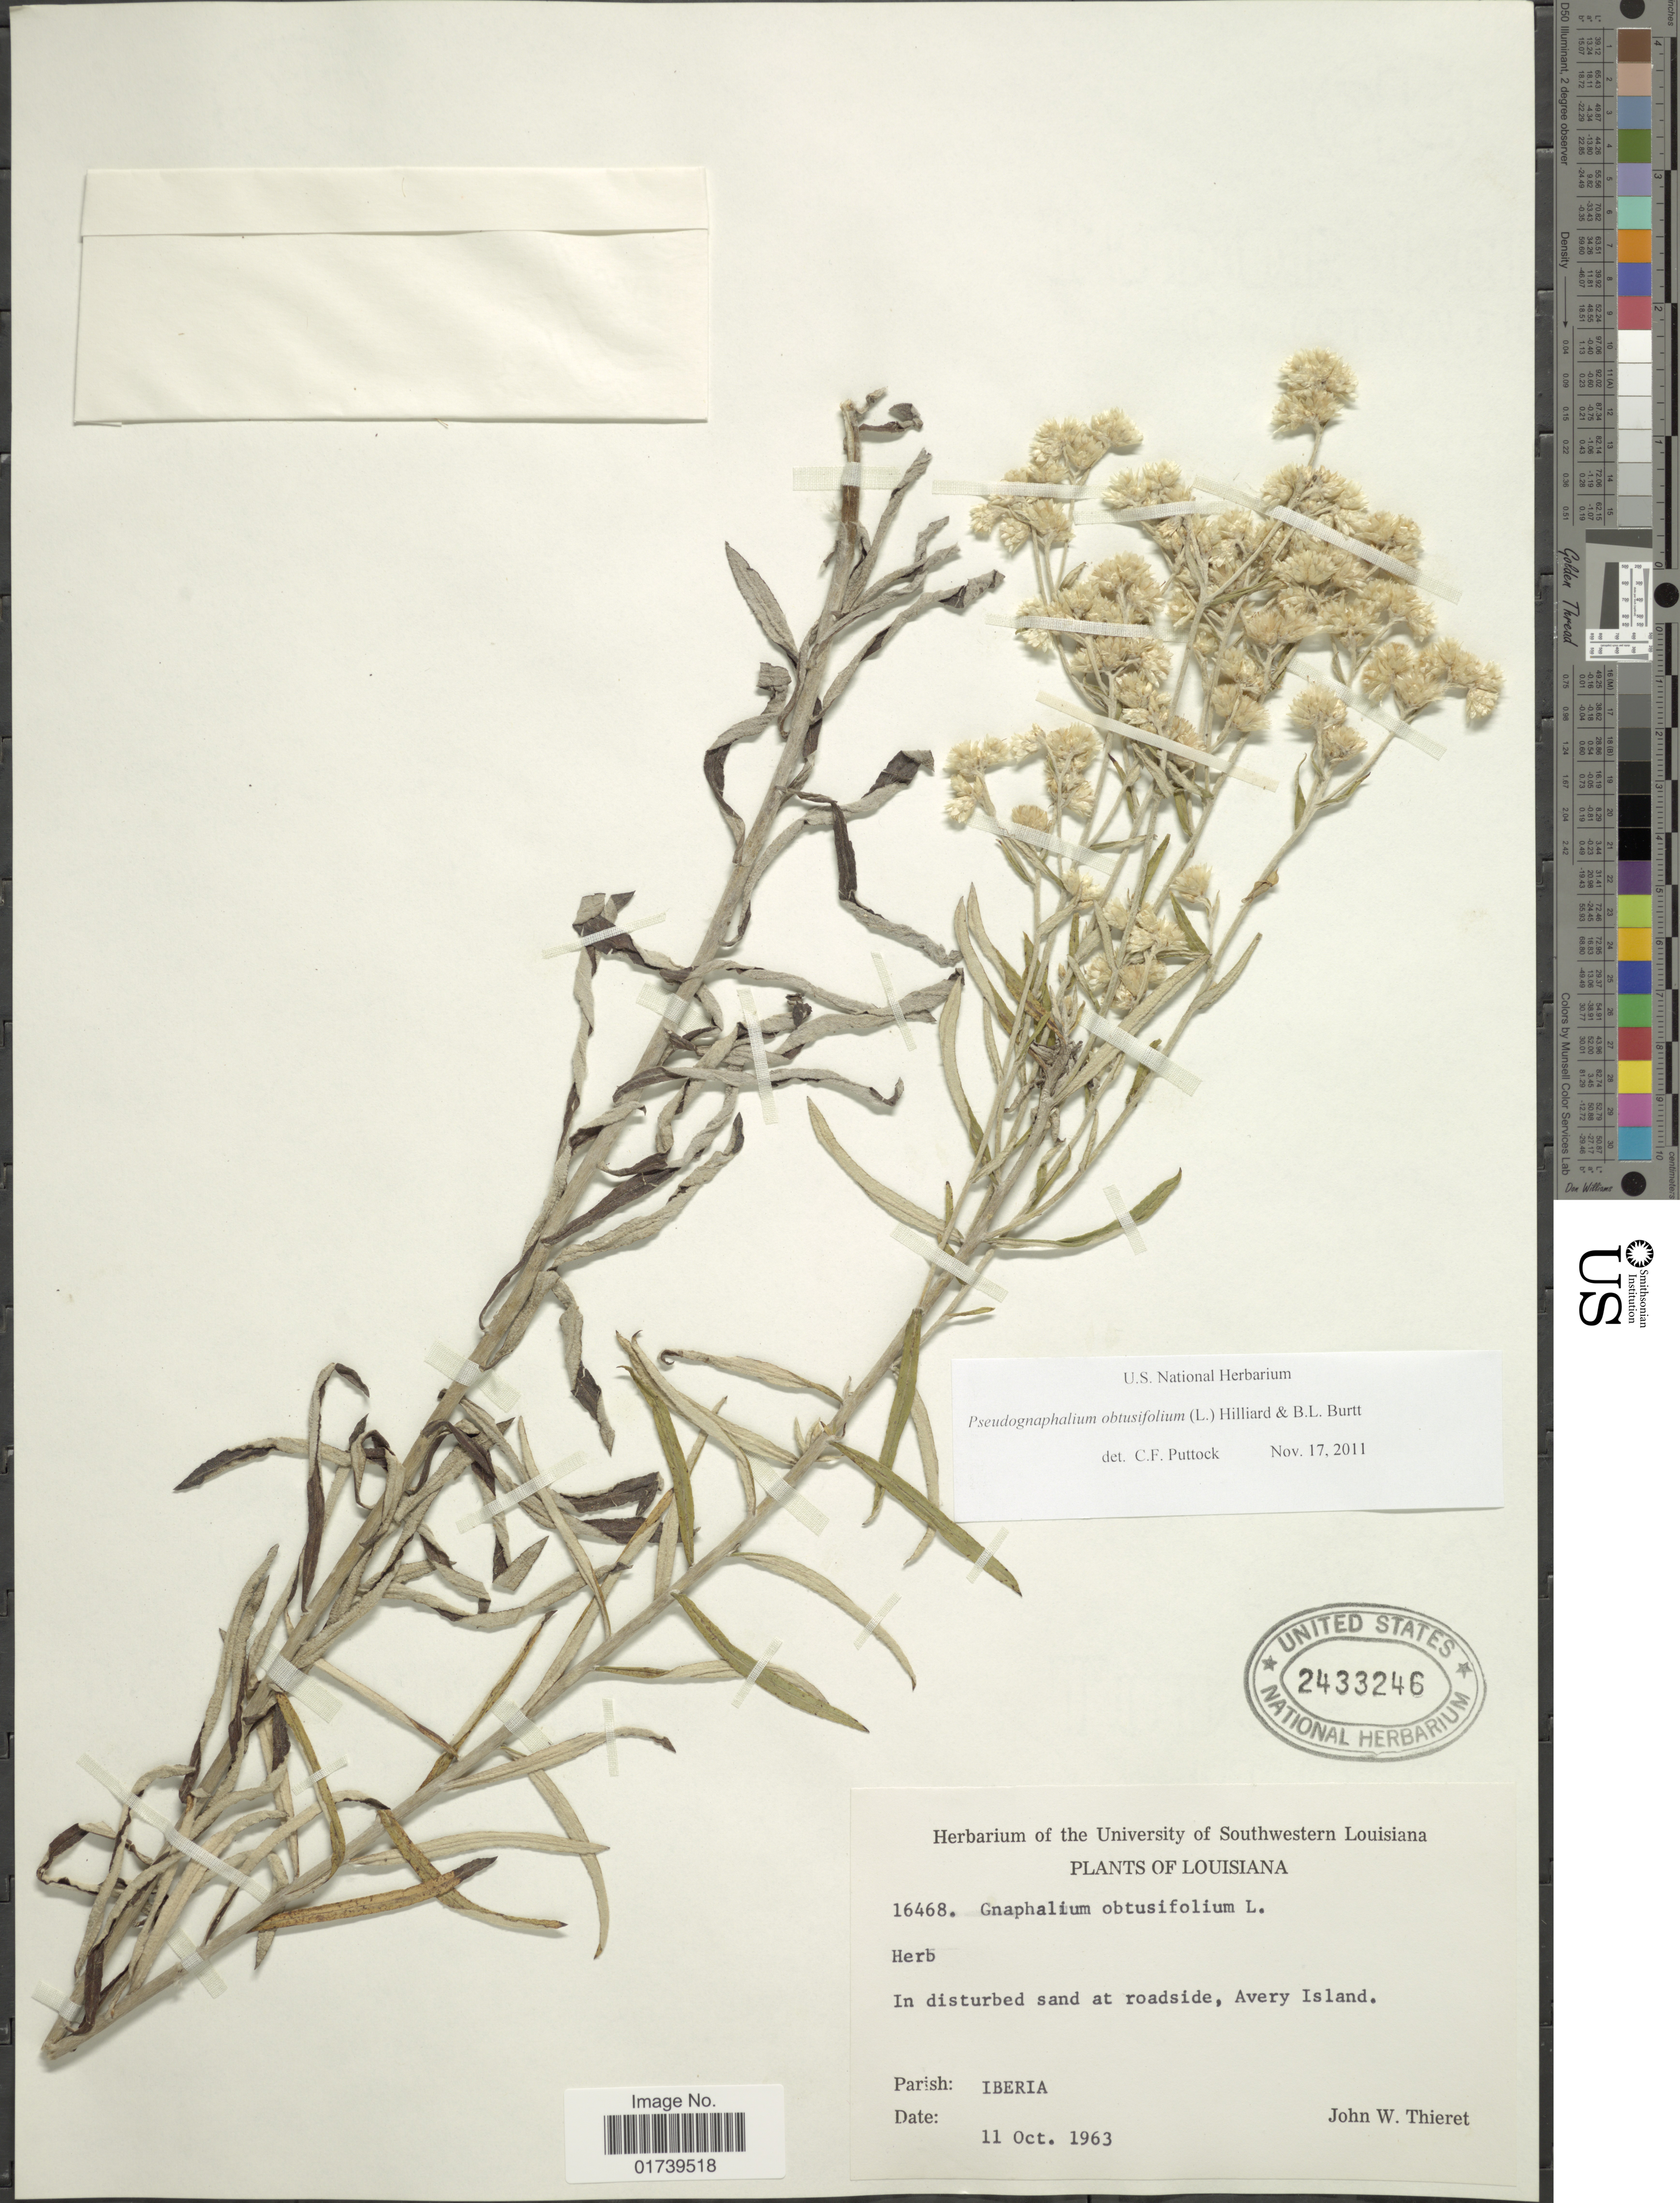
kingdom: Plantae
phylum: Tracheophyta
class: Magnoliopsida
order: Asterales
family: Asteraceae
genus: Pseudognaphalium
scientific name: Pseudognaphalium obtusifolium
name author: (L.) Hilliard & B.L. Burtt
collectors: J. W. Thieret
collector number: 16468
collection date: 1963-10-11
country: United States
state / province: Louisiana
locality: Avery Island, Parish: Iberia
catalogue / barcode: US 2433246